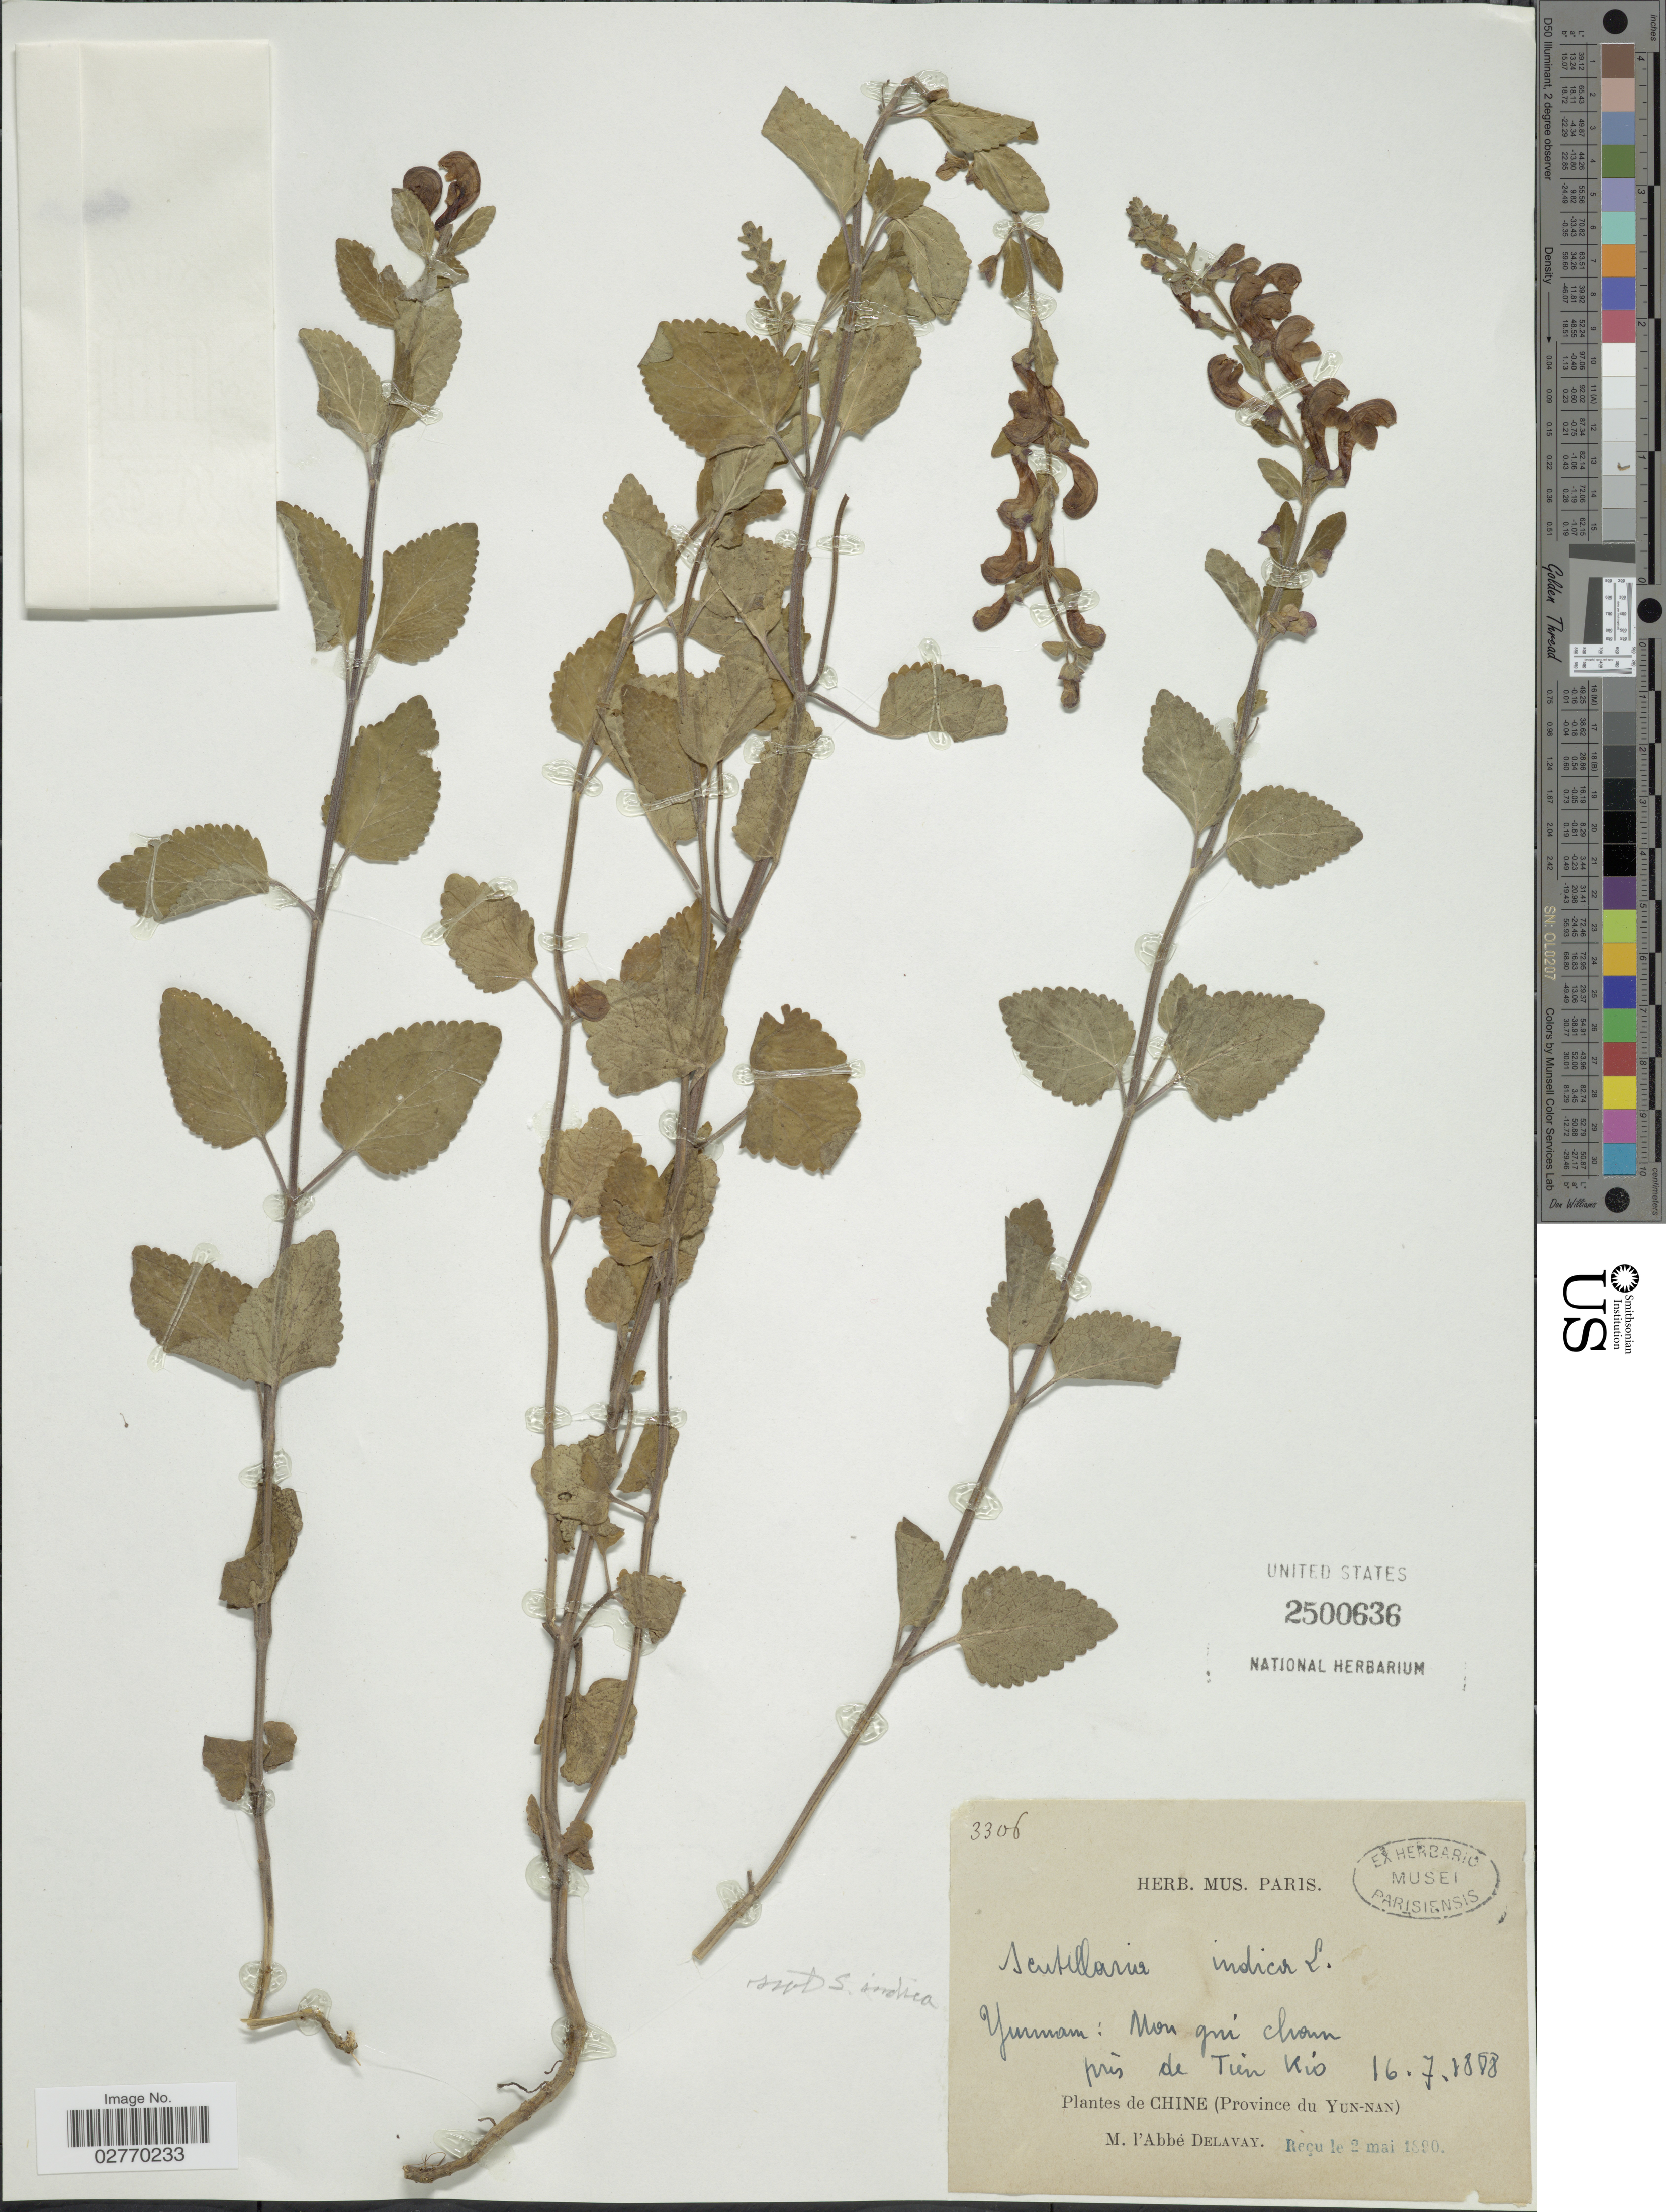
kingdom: Plantae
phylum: Tracheophyta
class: Magnoliopsida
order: Lamiales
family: Lamiaceae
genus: Scutellaria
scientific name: Scutellaria sp.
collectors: P. Delavay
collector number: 3306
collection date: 1858-07-16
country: China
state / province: Yunnan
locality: Mou gui choun, [interpreted] près de Tien Kio.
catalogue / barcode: US 2500636